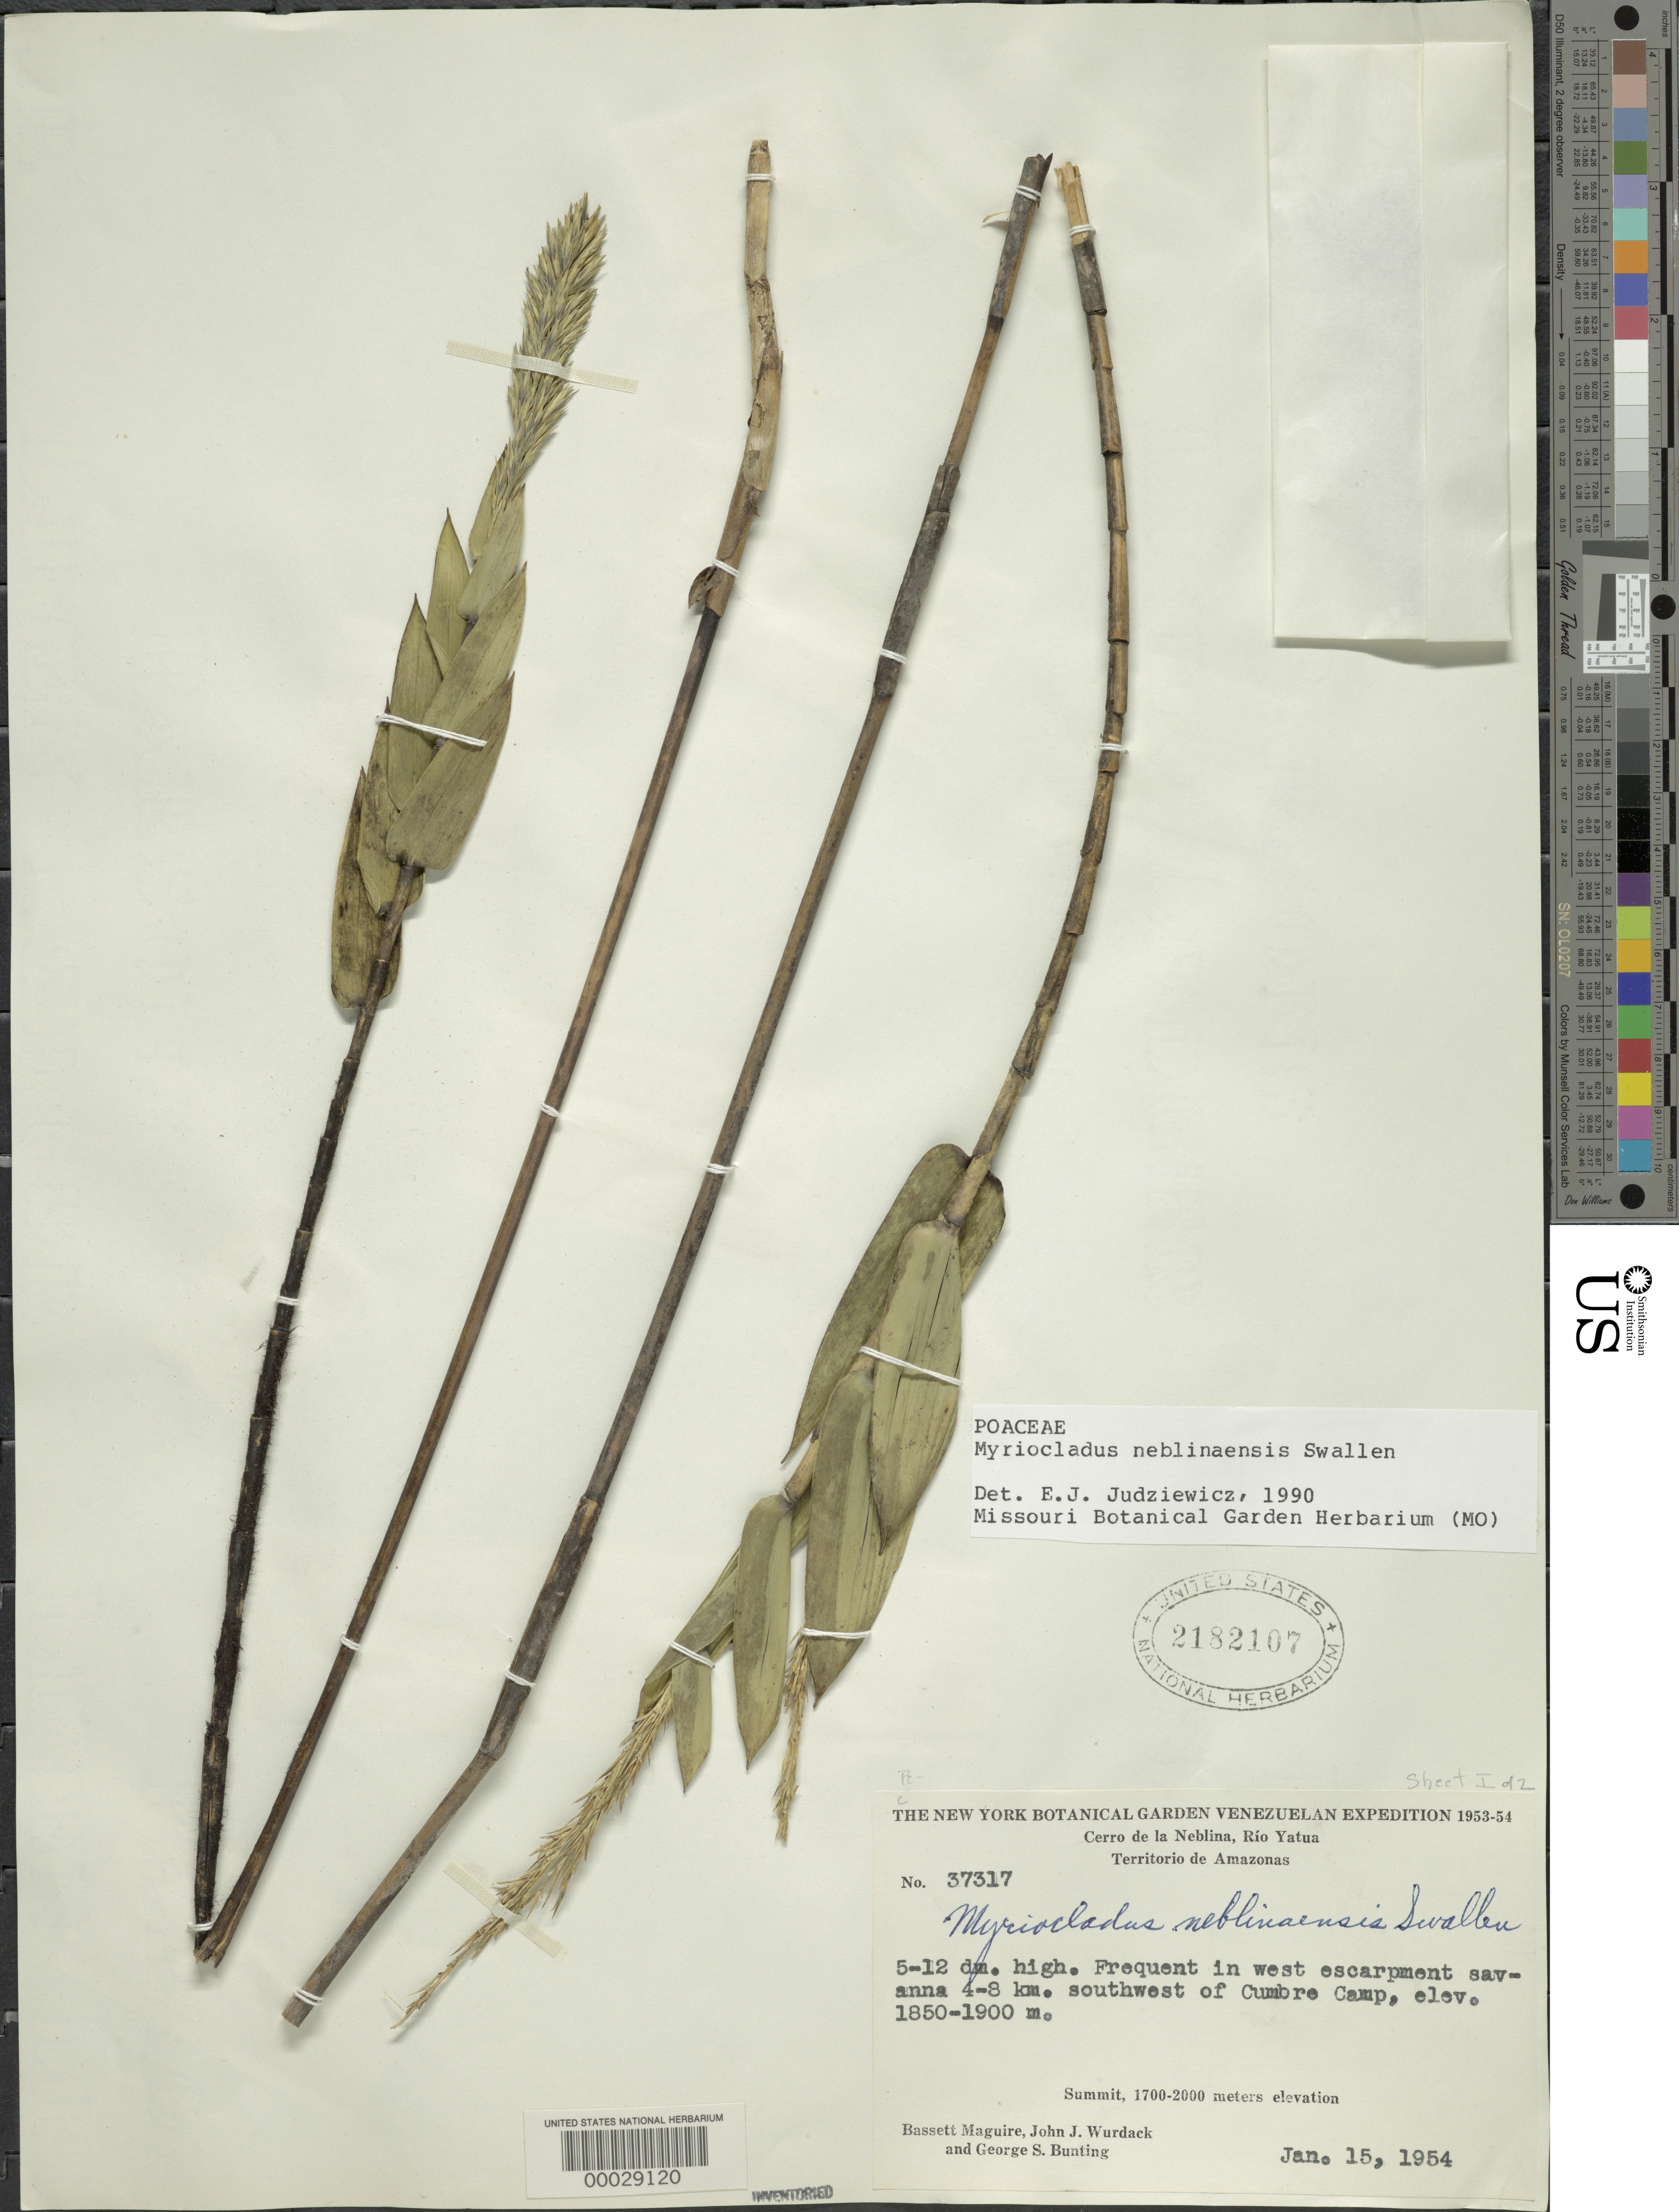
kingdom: Plantae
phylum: Tracheophyta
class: Liliopsida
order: Poales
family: Poaceae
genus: Myriocladus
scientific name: Myriocladus neblinaensis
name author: Swallen in Maguire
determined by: Judziewicz, E. J.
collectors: B. Maguire, J. J. Wurdack & G. S. Bunting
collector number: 37317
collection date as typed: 15 Jan 1954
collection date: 1954-01-15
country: Venezuela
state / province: Amazonas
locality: W escarpment savanna 4-8 km sw of cumbre camp; cerro de la neblina, rio yatua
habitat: Savanna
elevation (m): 1850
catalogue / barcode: US 2182107